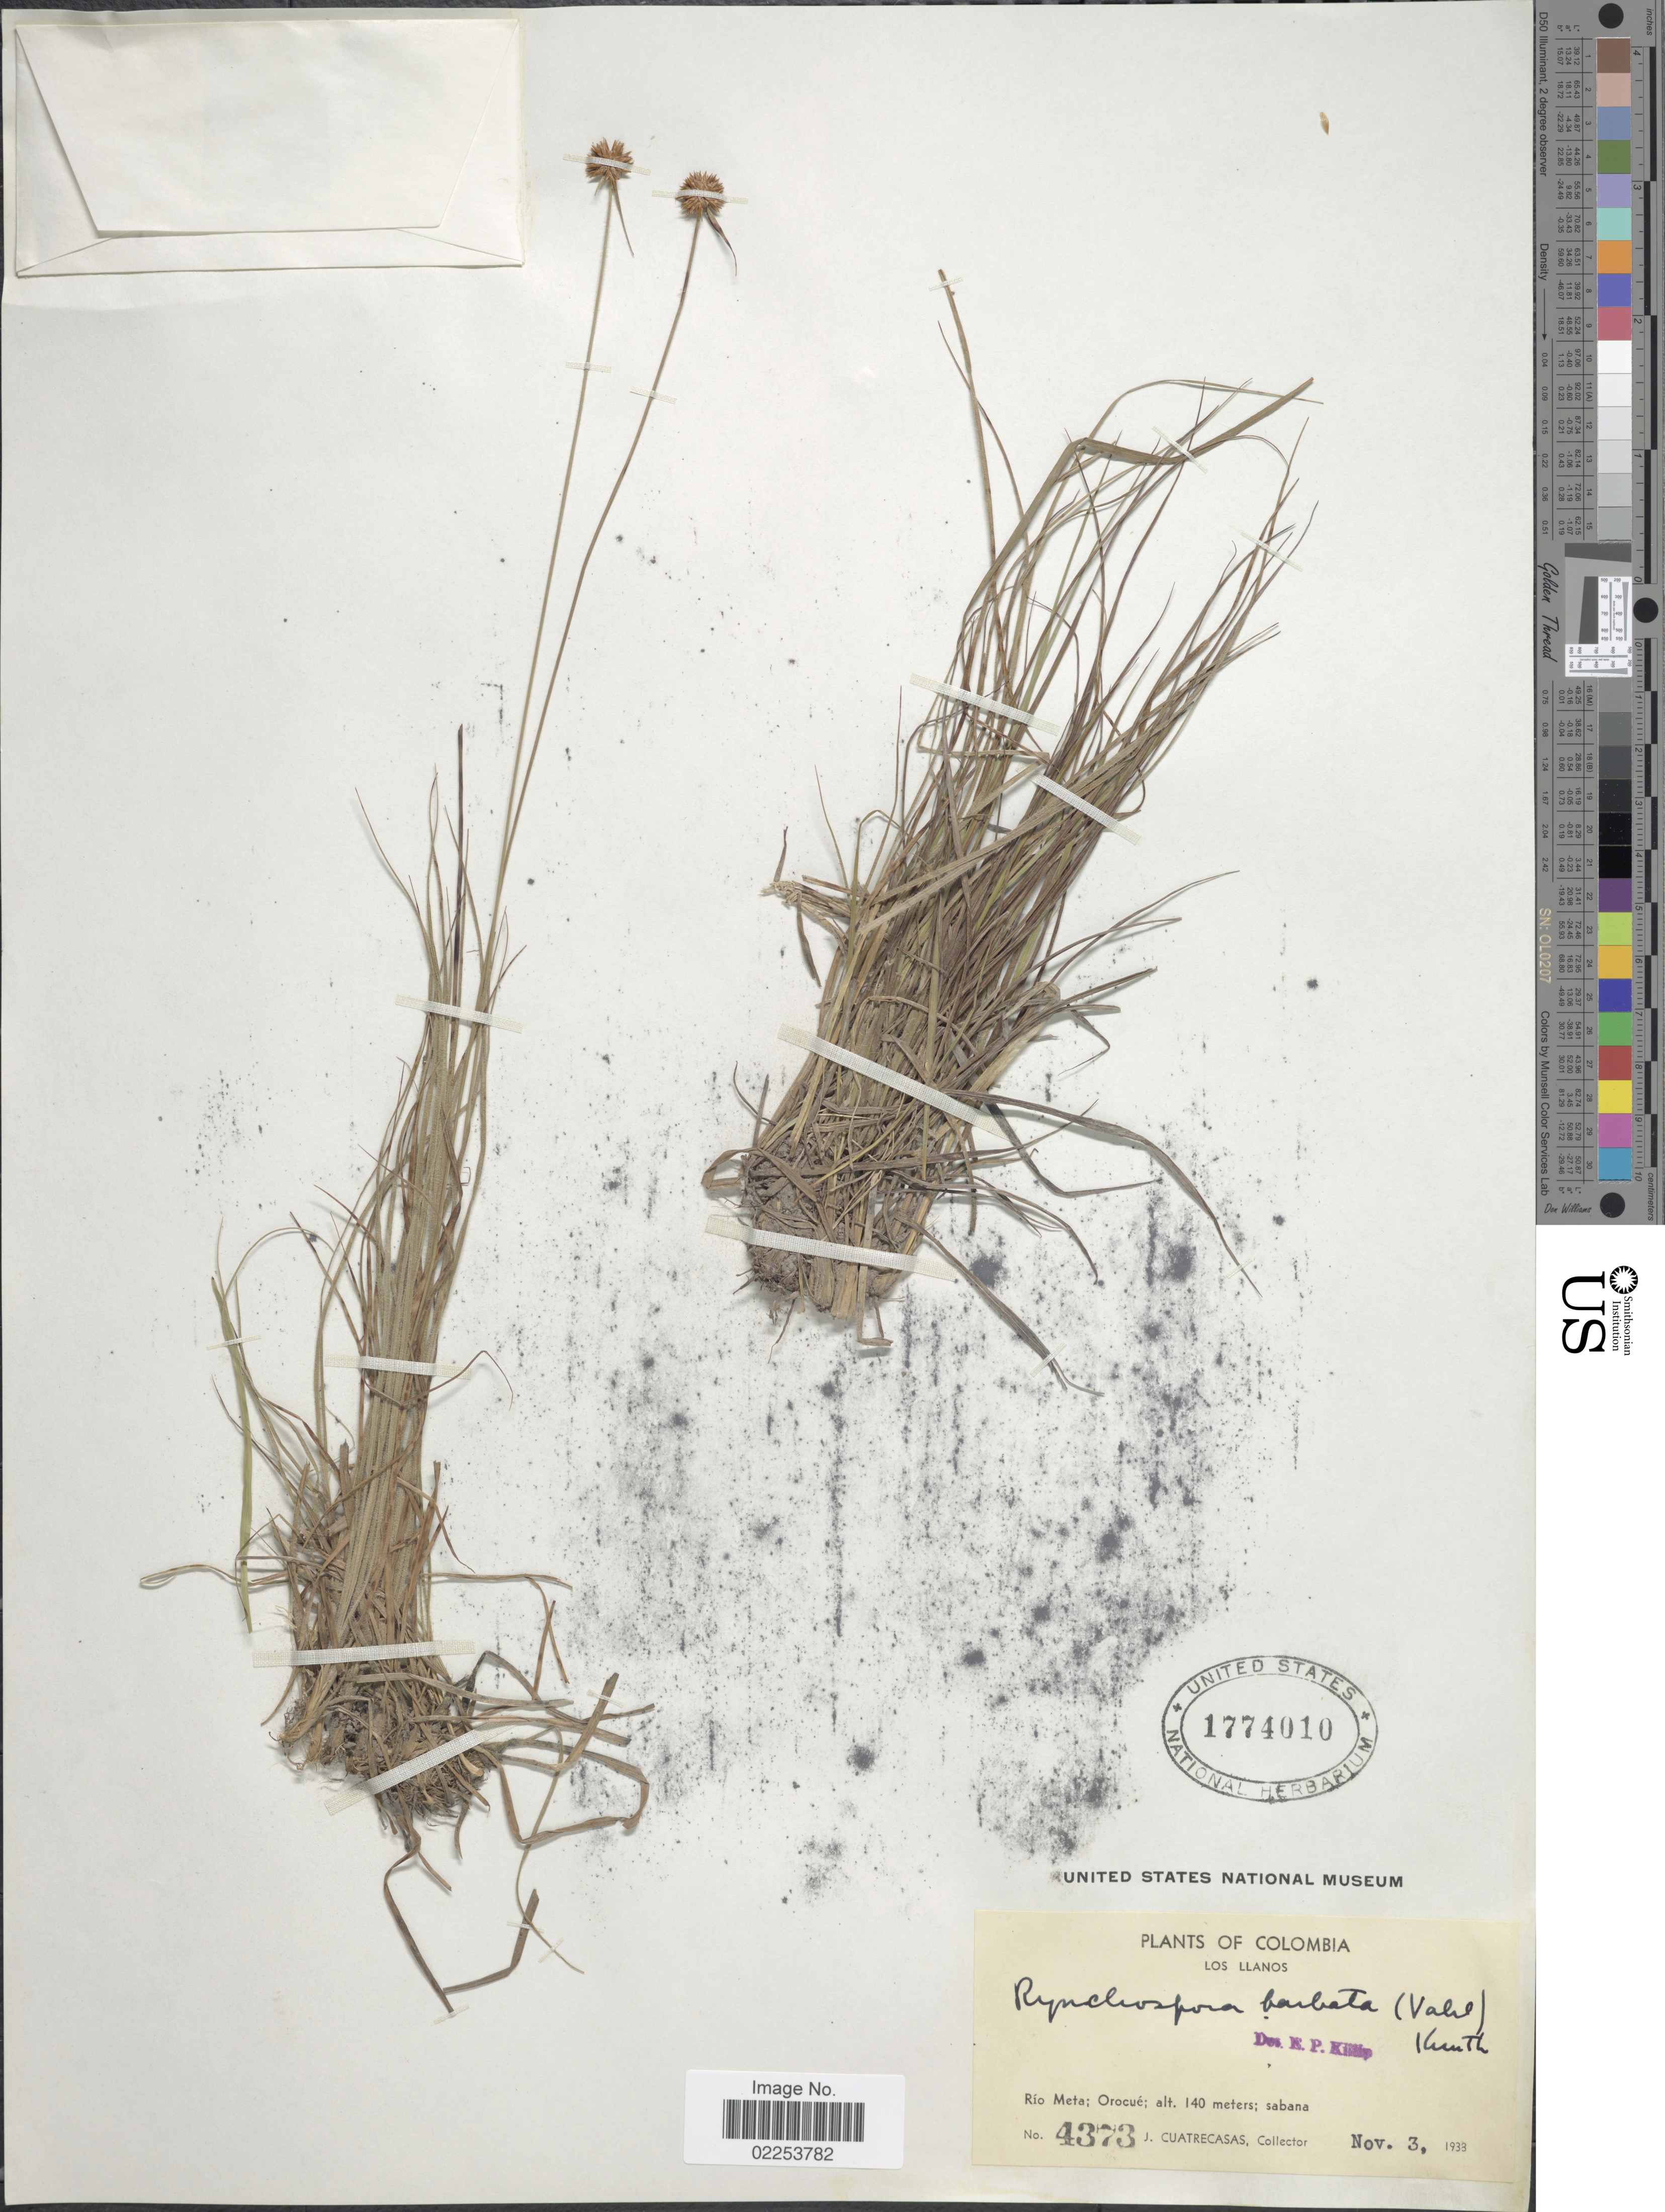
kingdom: Plantae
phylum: Tracheophyta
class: Liliopsida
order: Poales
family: Cyperaceae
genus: Rhynchospora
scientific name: Rhynchospora barbata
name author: (Vahl) Kunth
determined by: Alves, K.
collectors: J. Cuatrecasas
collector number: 4373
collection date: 1933-11-03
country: Colombia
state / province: Meta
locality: Los Llanos, Rio Meta: Orocue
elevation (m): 140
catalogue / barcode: US 1774010